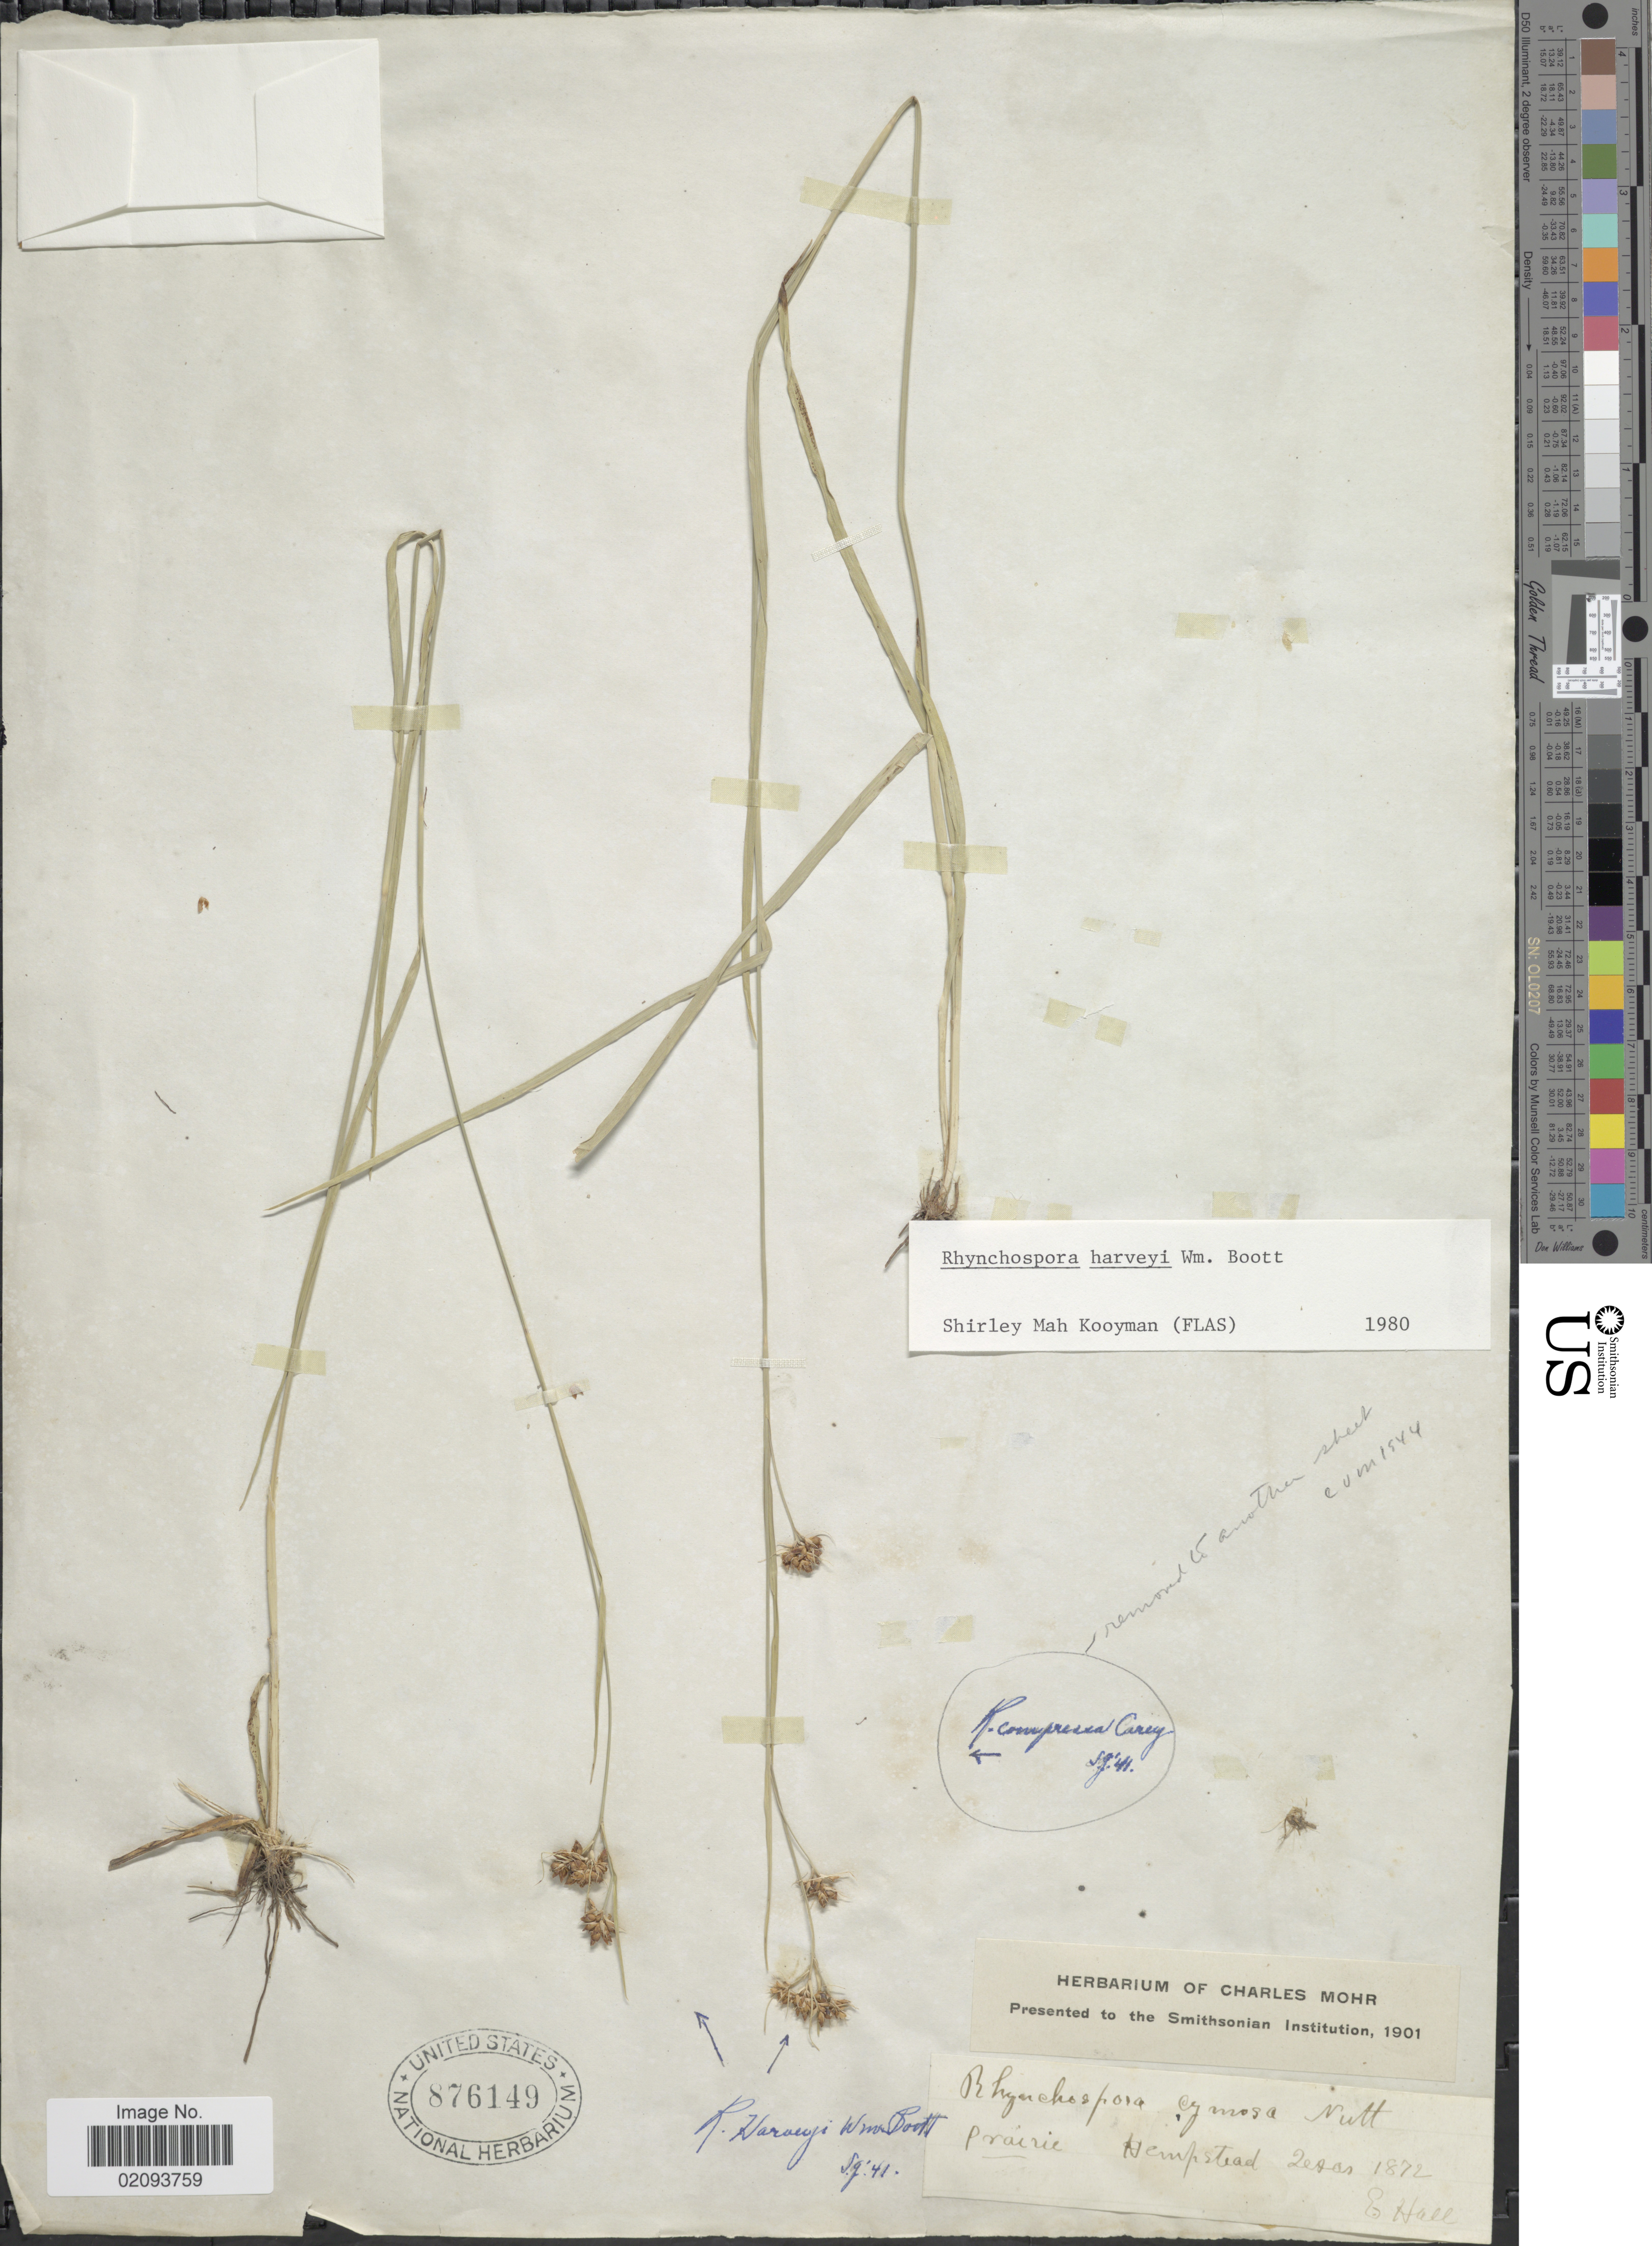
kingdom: Plantae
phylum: Tracheophyta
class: Liliopsida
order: Poales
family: Cyperaceae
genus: Rhynchospora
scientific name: Rhynchospora harveyi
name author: W. Boott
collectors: E. Hall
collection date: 1872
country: United States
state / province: Texas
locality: Prairie, Hempstead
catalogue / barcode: US 876149